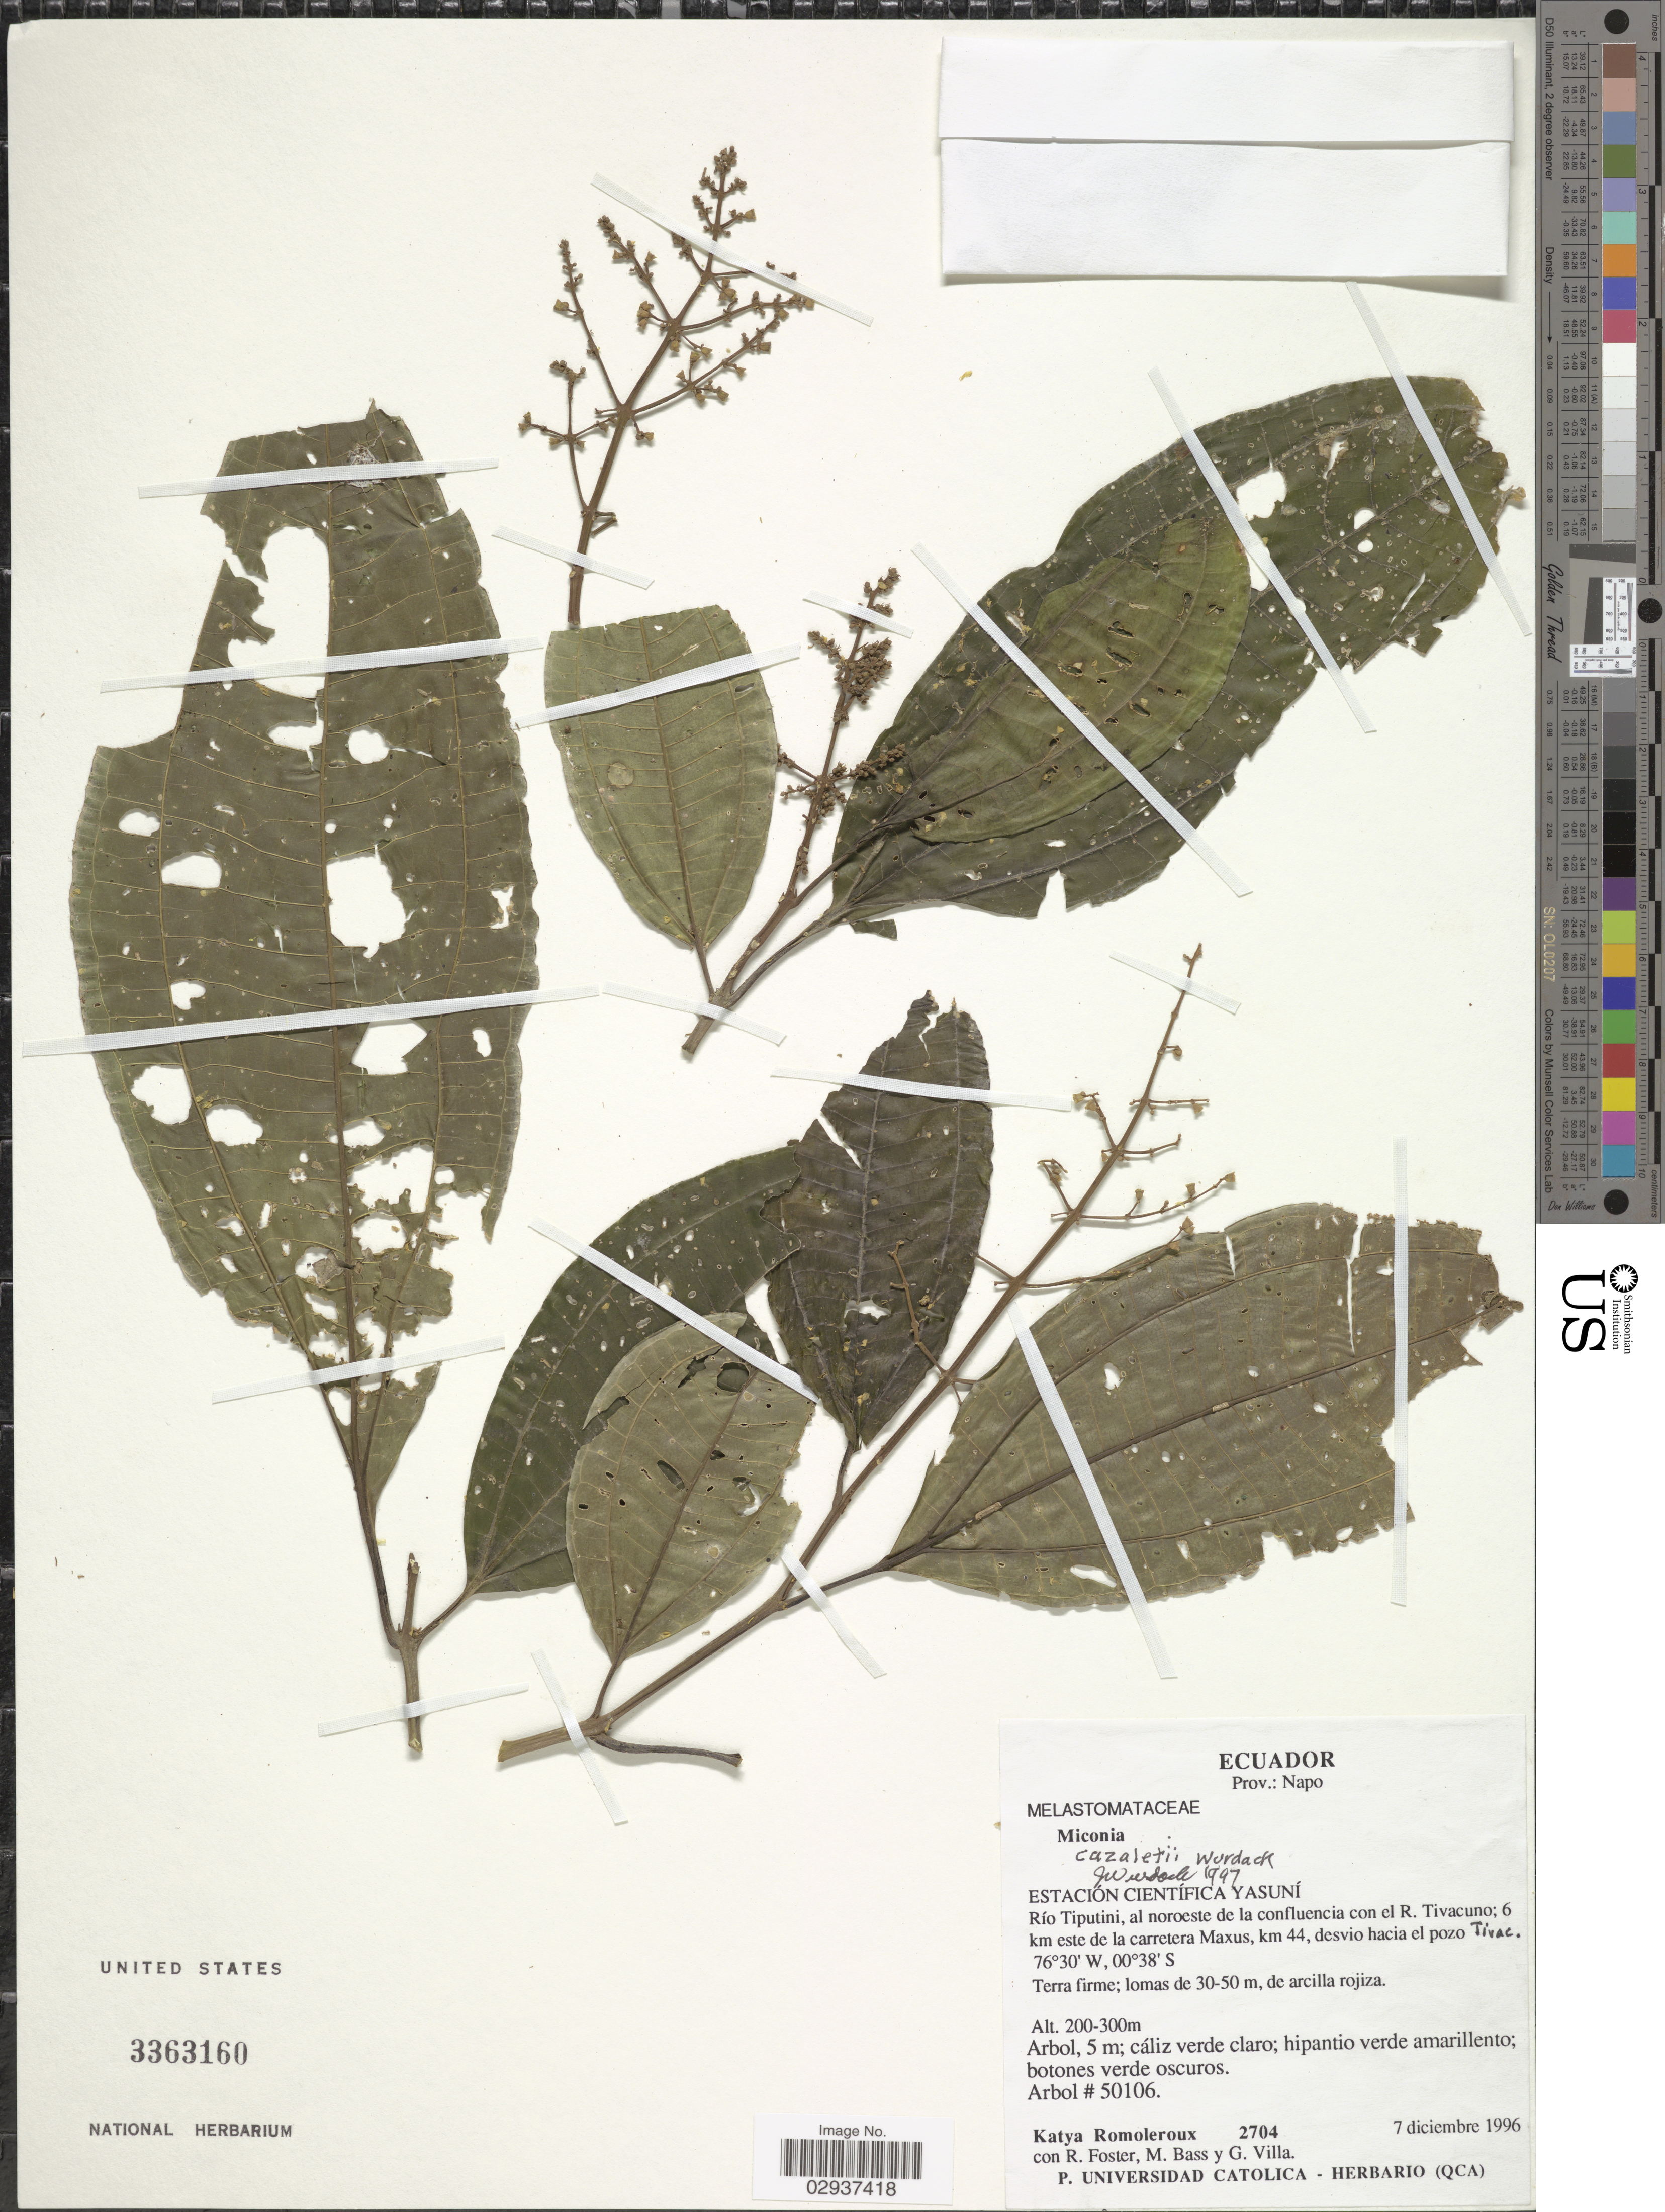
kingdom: Plantae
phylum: Tracheophyta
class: Magnoliopsida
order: Myrtales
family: Melastomataceae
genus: Miconia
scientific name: Miconia cazaletii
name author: Wurdack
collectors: K. Romoleroux, R. Foster, M. Bass & G. Villa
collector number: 2704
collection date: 1996-12-07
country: Ecuador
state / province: Napo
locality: Estación Científica Yasuní. Río Tiputini, al noroeste de la confluencia con el R. Tivacuno; 6 km este de la carretera Maxus, km 44, desvio hacia el pozo Tivac.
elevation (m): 200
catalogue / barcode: US 3363160